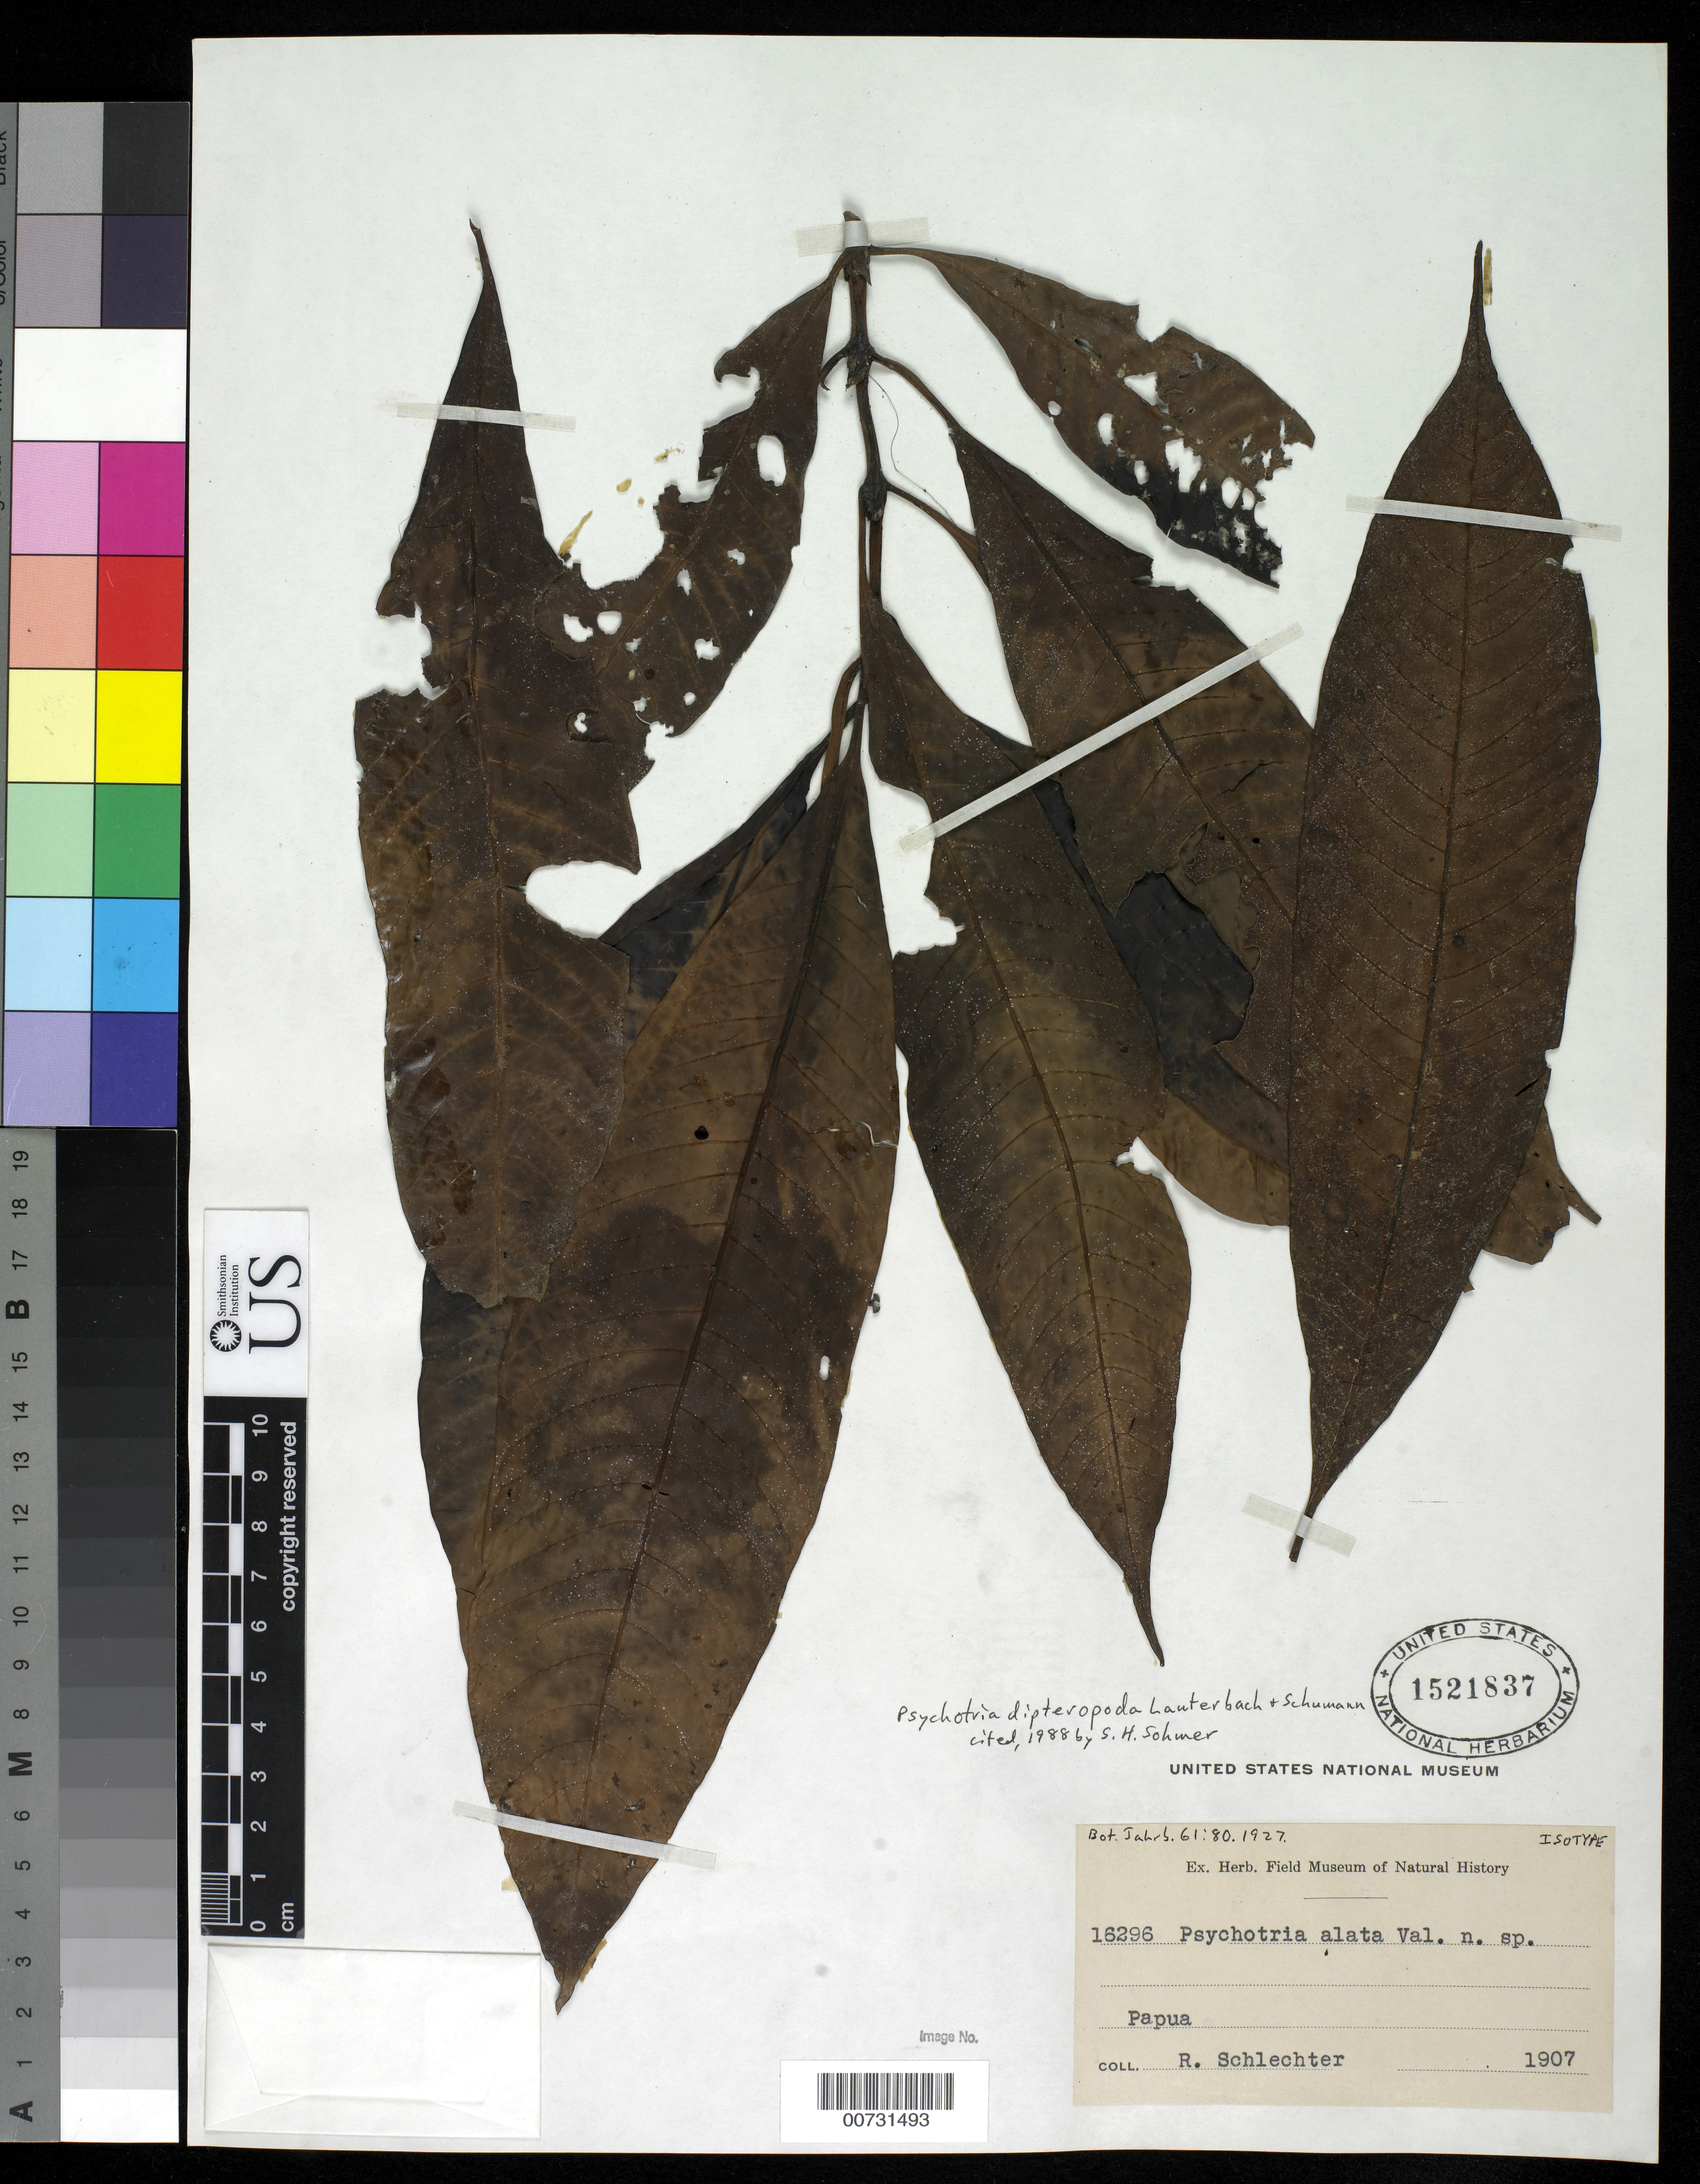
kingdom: Plantae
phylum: Tracheophyta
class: Magnoliopsida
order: Gentianales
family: Rubiaceae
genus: Psychotria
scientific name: Psychotria alata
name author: Valeton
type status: Isotype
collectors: F. R. R. Schlechter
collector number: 16296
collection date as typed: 1907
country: Papua New Guinea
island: New Guinea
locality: "Papua" [protologue: "Nordöstl. Neu-Guinea: in den Wäldern von Albo"]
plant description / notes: Cited 1988 by S.H. Sohmer.; Jul. 1907, and 3000 m acc. to protologue (US sheet with year only).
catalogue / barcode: US 1521837